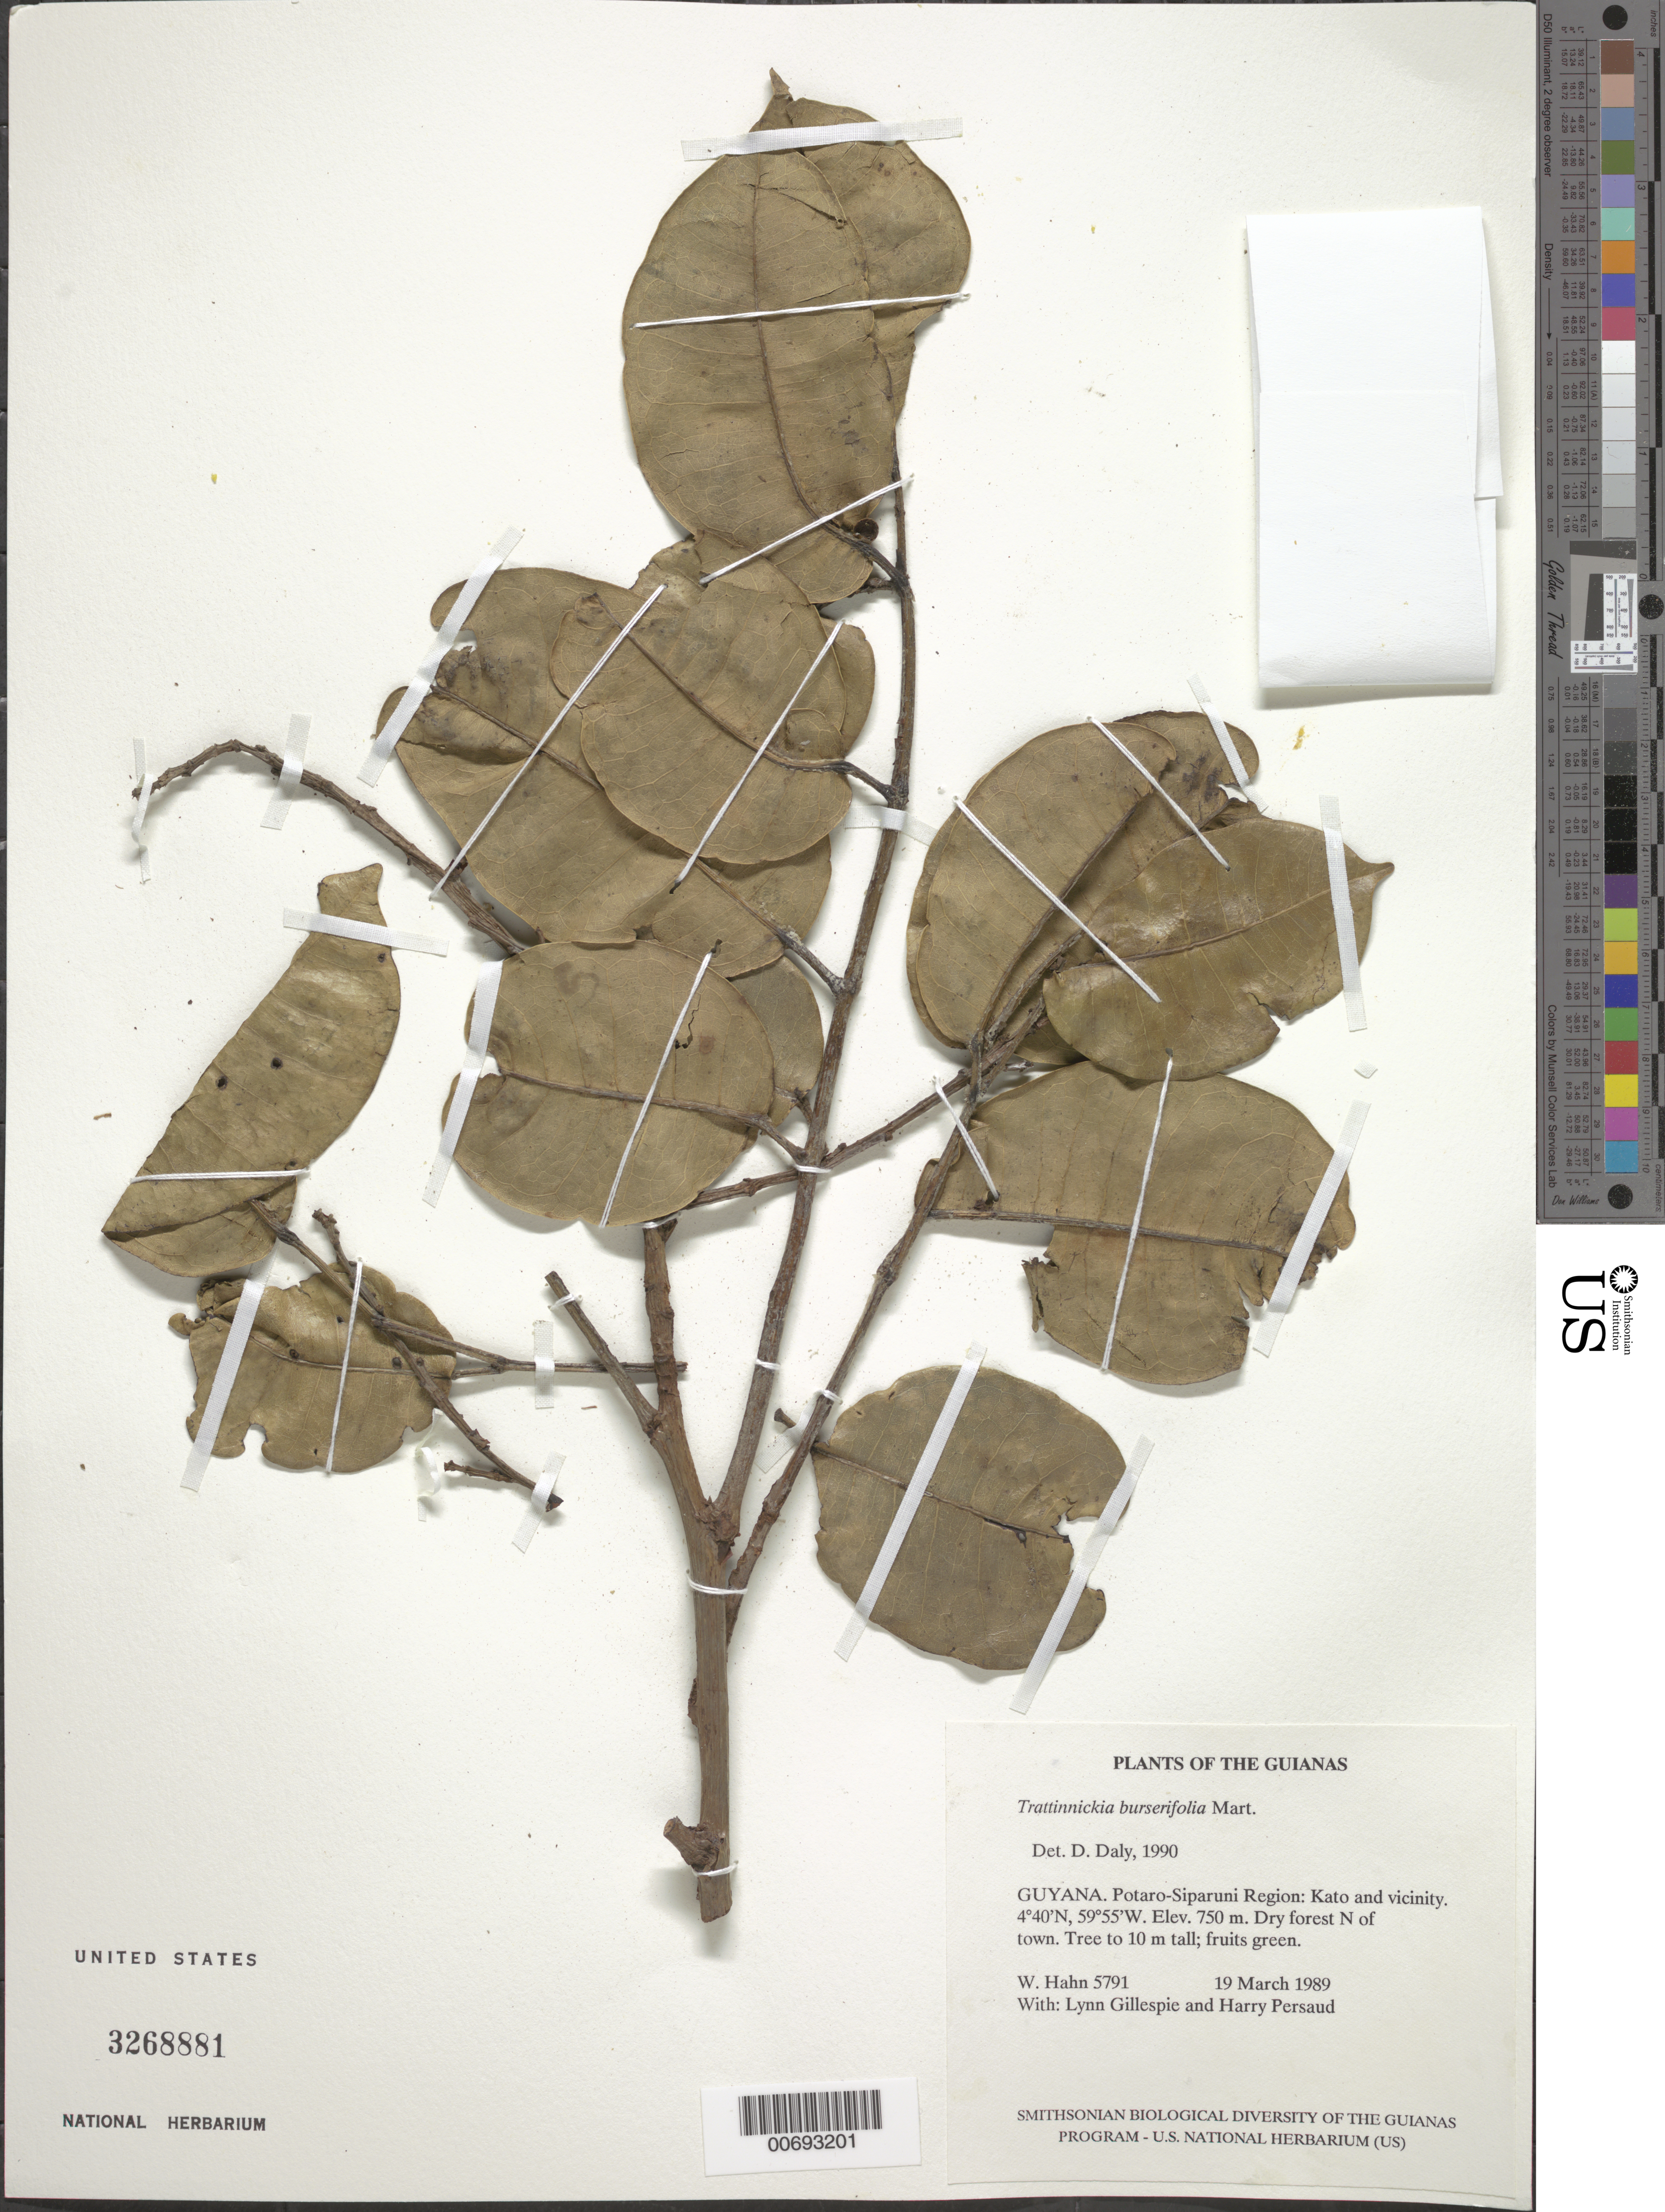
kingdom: Plantae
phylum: Tracheophyta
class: Magnoliopsida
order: Sapindales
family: Burseraceae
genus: Trattinnickia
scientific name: Trattinnickia burserifolia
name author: Mart.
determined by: Daly, D. C.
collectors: W. Hahn, L. J. Gillespie & H. Persaud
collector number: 5791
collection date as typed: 19 March 1989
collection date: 1989-03-19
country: Guyana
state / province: Potaro-Siparuni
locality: Kato and vicinity, N of town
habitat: Dry forest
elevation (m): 750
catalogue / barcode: US 3268881